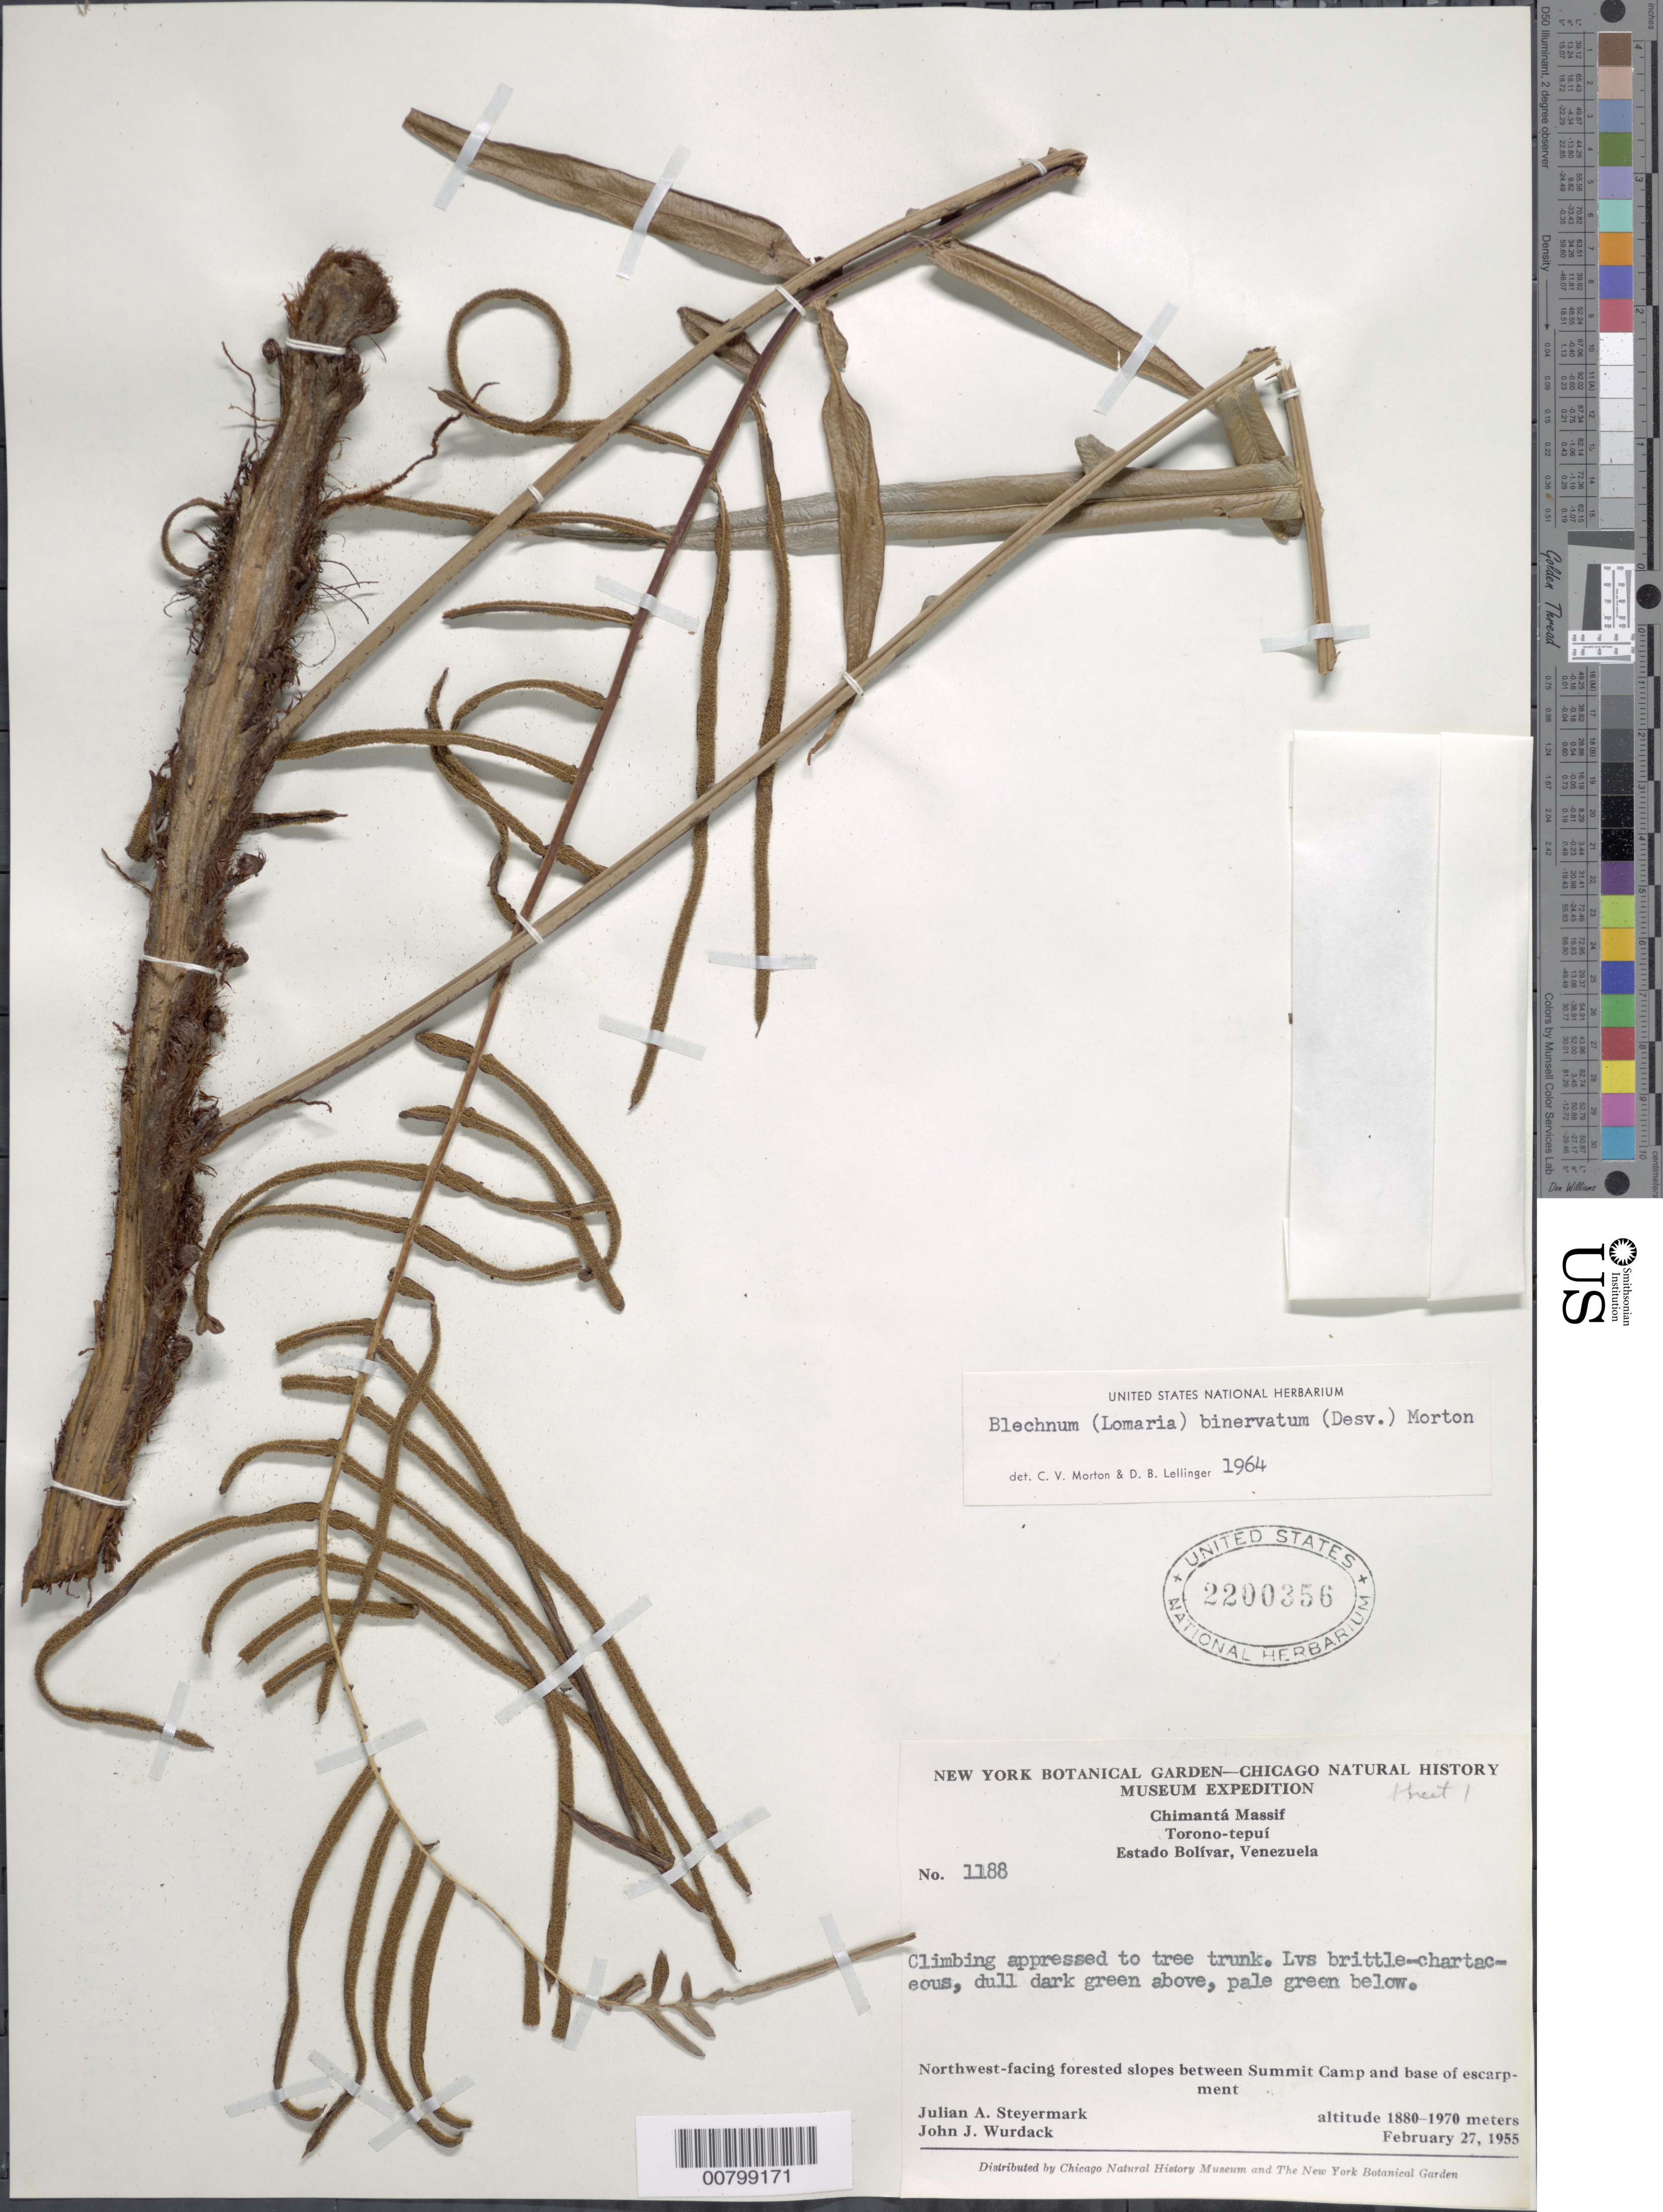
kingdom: Plantae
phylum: Tracheophyta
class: Polypodiopsida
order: Polypodiales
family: Blechnaceae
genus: Blechnum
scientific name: Blechnum binervatum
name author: (Poir.) C.V. Morton & Lellinger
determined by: Morton, C. V.; Lellinger, D. B.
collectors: J. Steyermark & J. J. Wurdack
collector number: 55 1188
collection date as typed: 27-Feb-55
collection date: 1955-02-27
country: Venezuela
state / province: Bolívar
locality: Chimantá Massif, Torono-tepuí, between Summit Camp and base of escarpment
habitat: NW facing forested slopes, appressed to tree trunk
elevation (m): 1880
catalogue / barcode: US 2200356